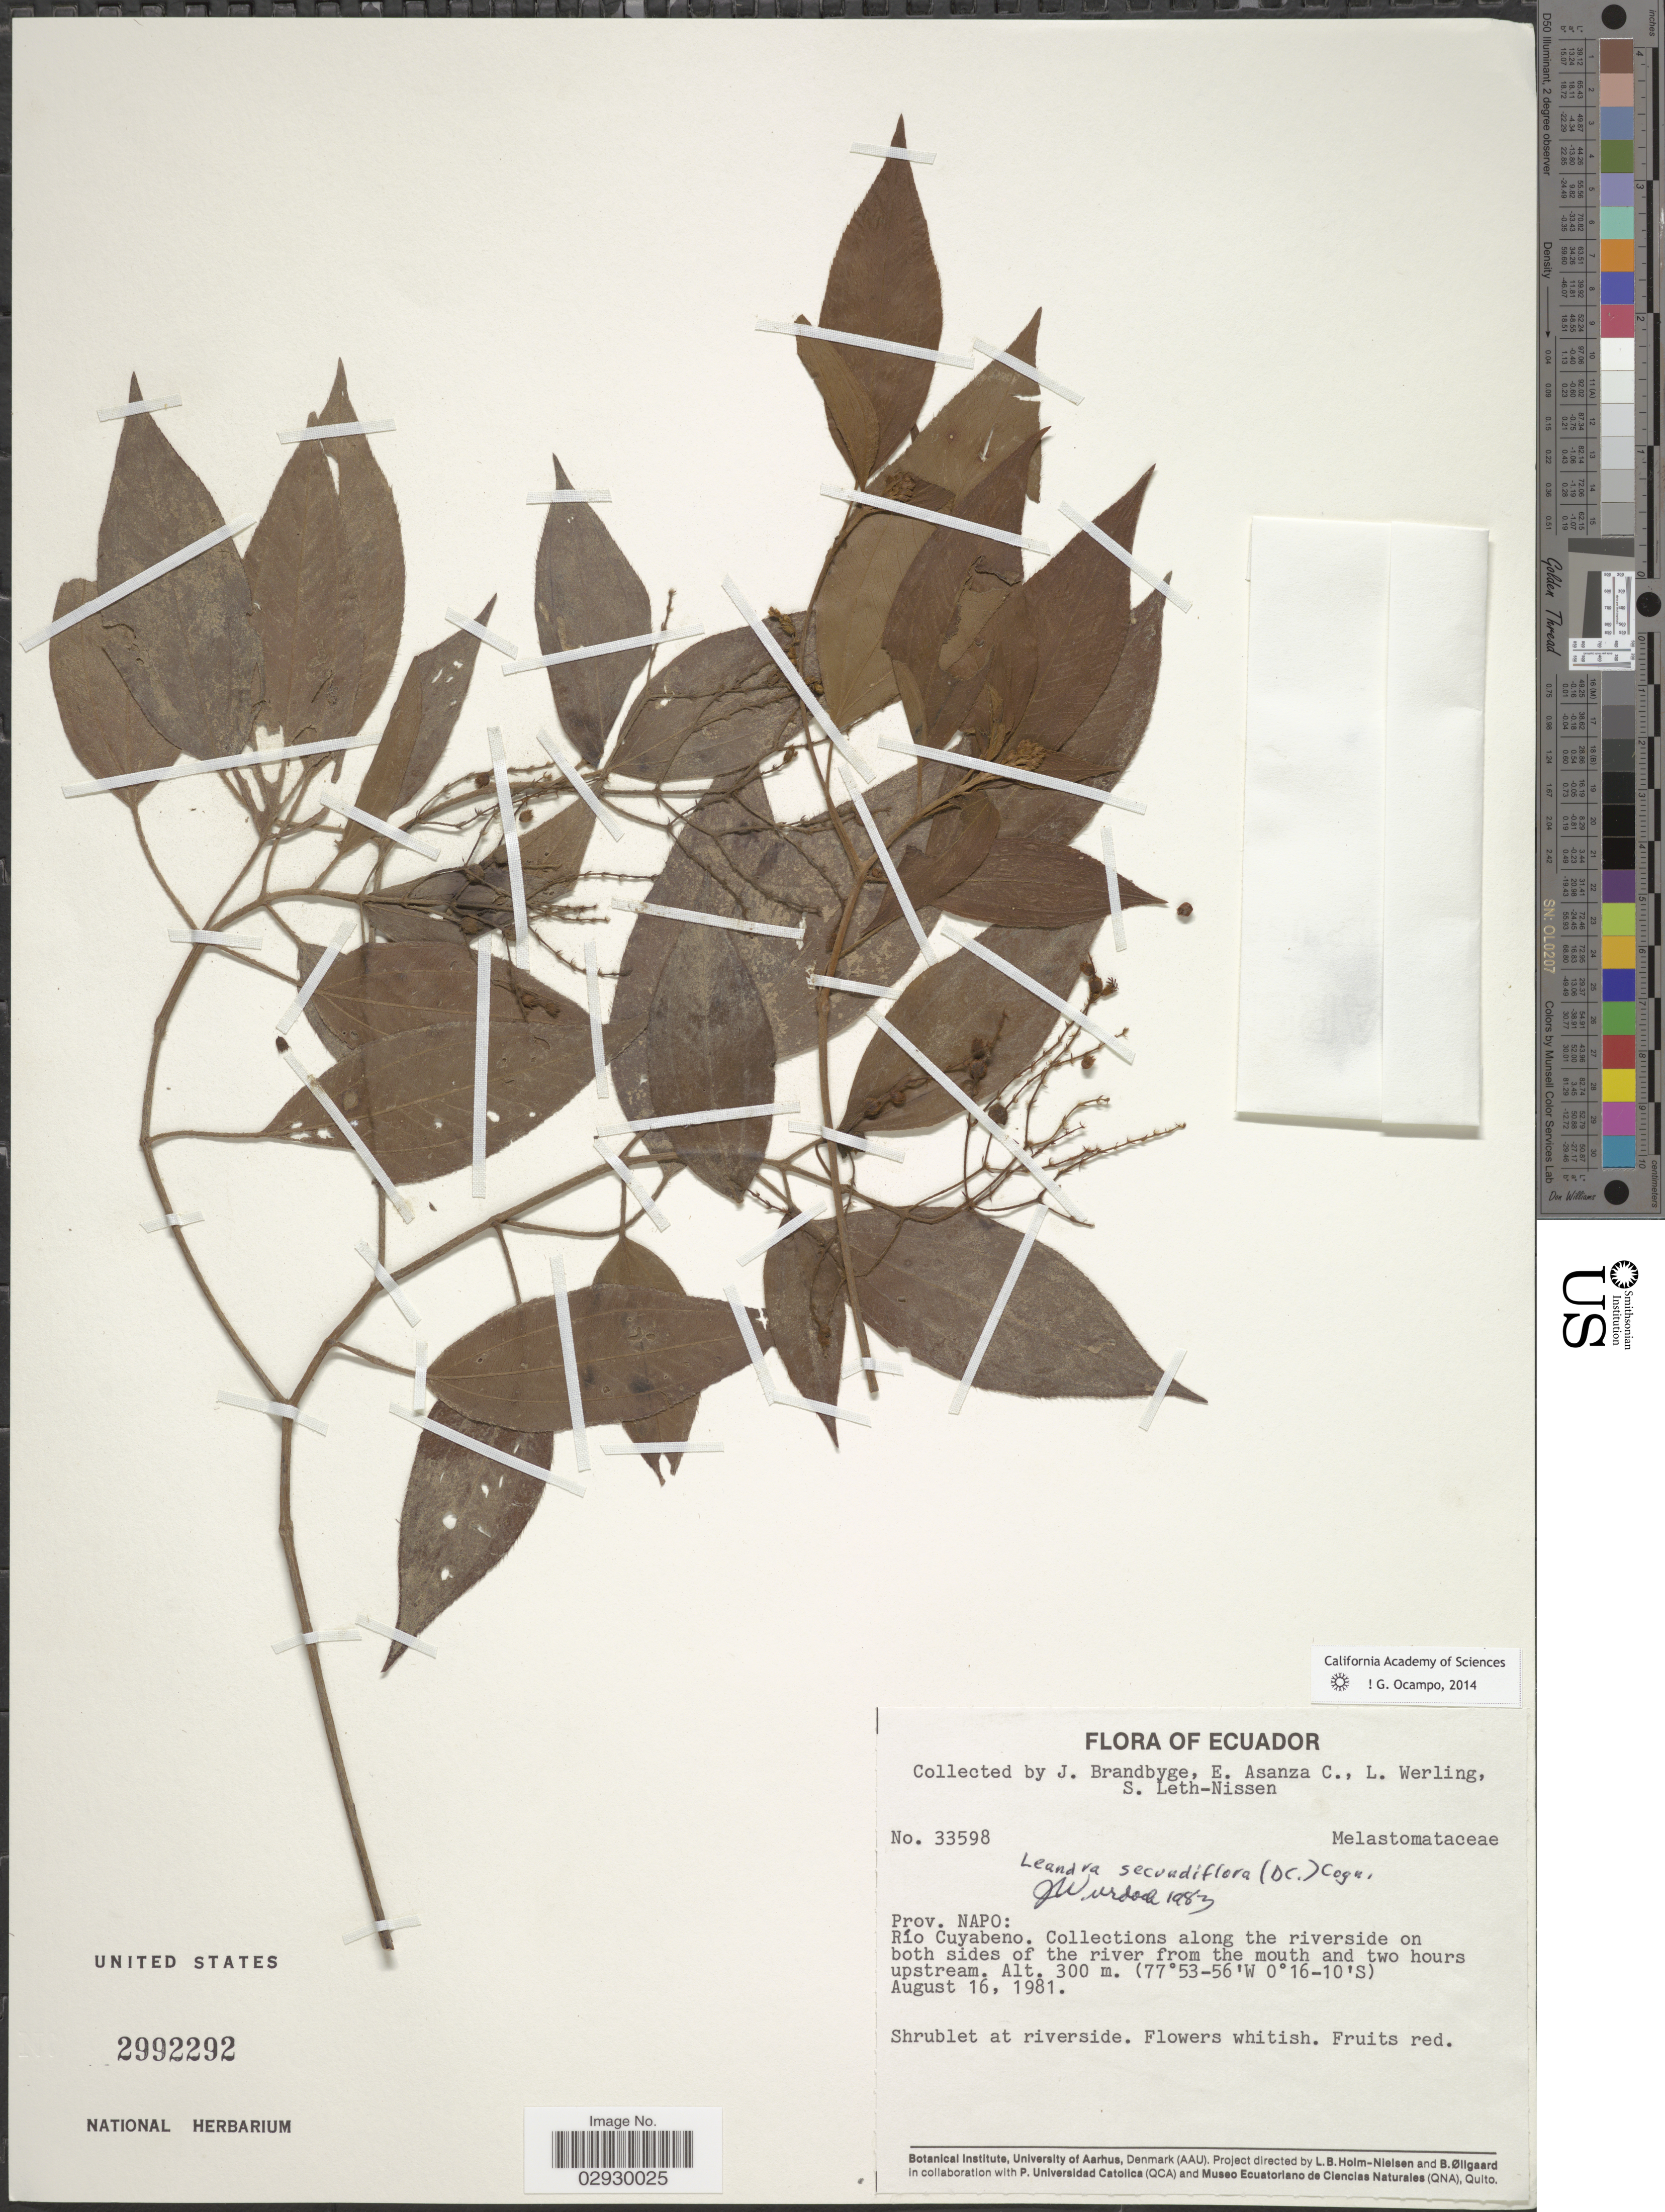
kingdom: Plantae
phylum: Tracheophyta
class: Magnoliopsida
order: Myrtales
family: Melastomataceae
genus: Leandra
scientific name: Leandra secundiflora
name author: (DC.) Cogn.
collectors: J. Brandbyge, E. Asanza C., L. Werling & S. Leth-Nissen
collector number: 33598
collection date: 1981-08-16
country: Ecuador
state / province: Napo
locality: Río Cuyabeno. Collections along the riverside on both sides of the river from the mouth and two hours upstream.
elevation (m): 300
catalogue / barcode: US 2992292